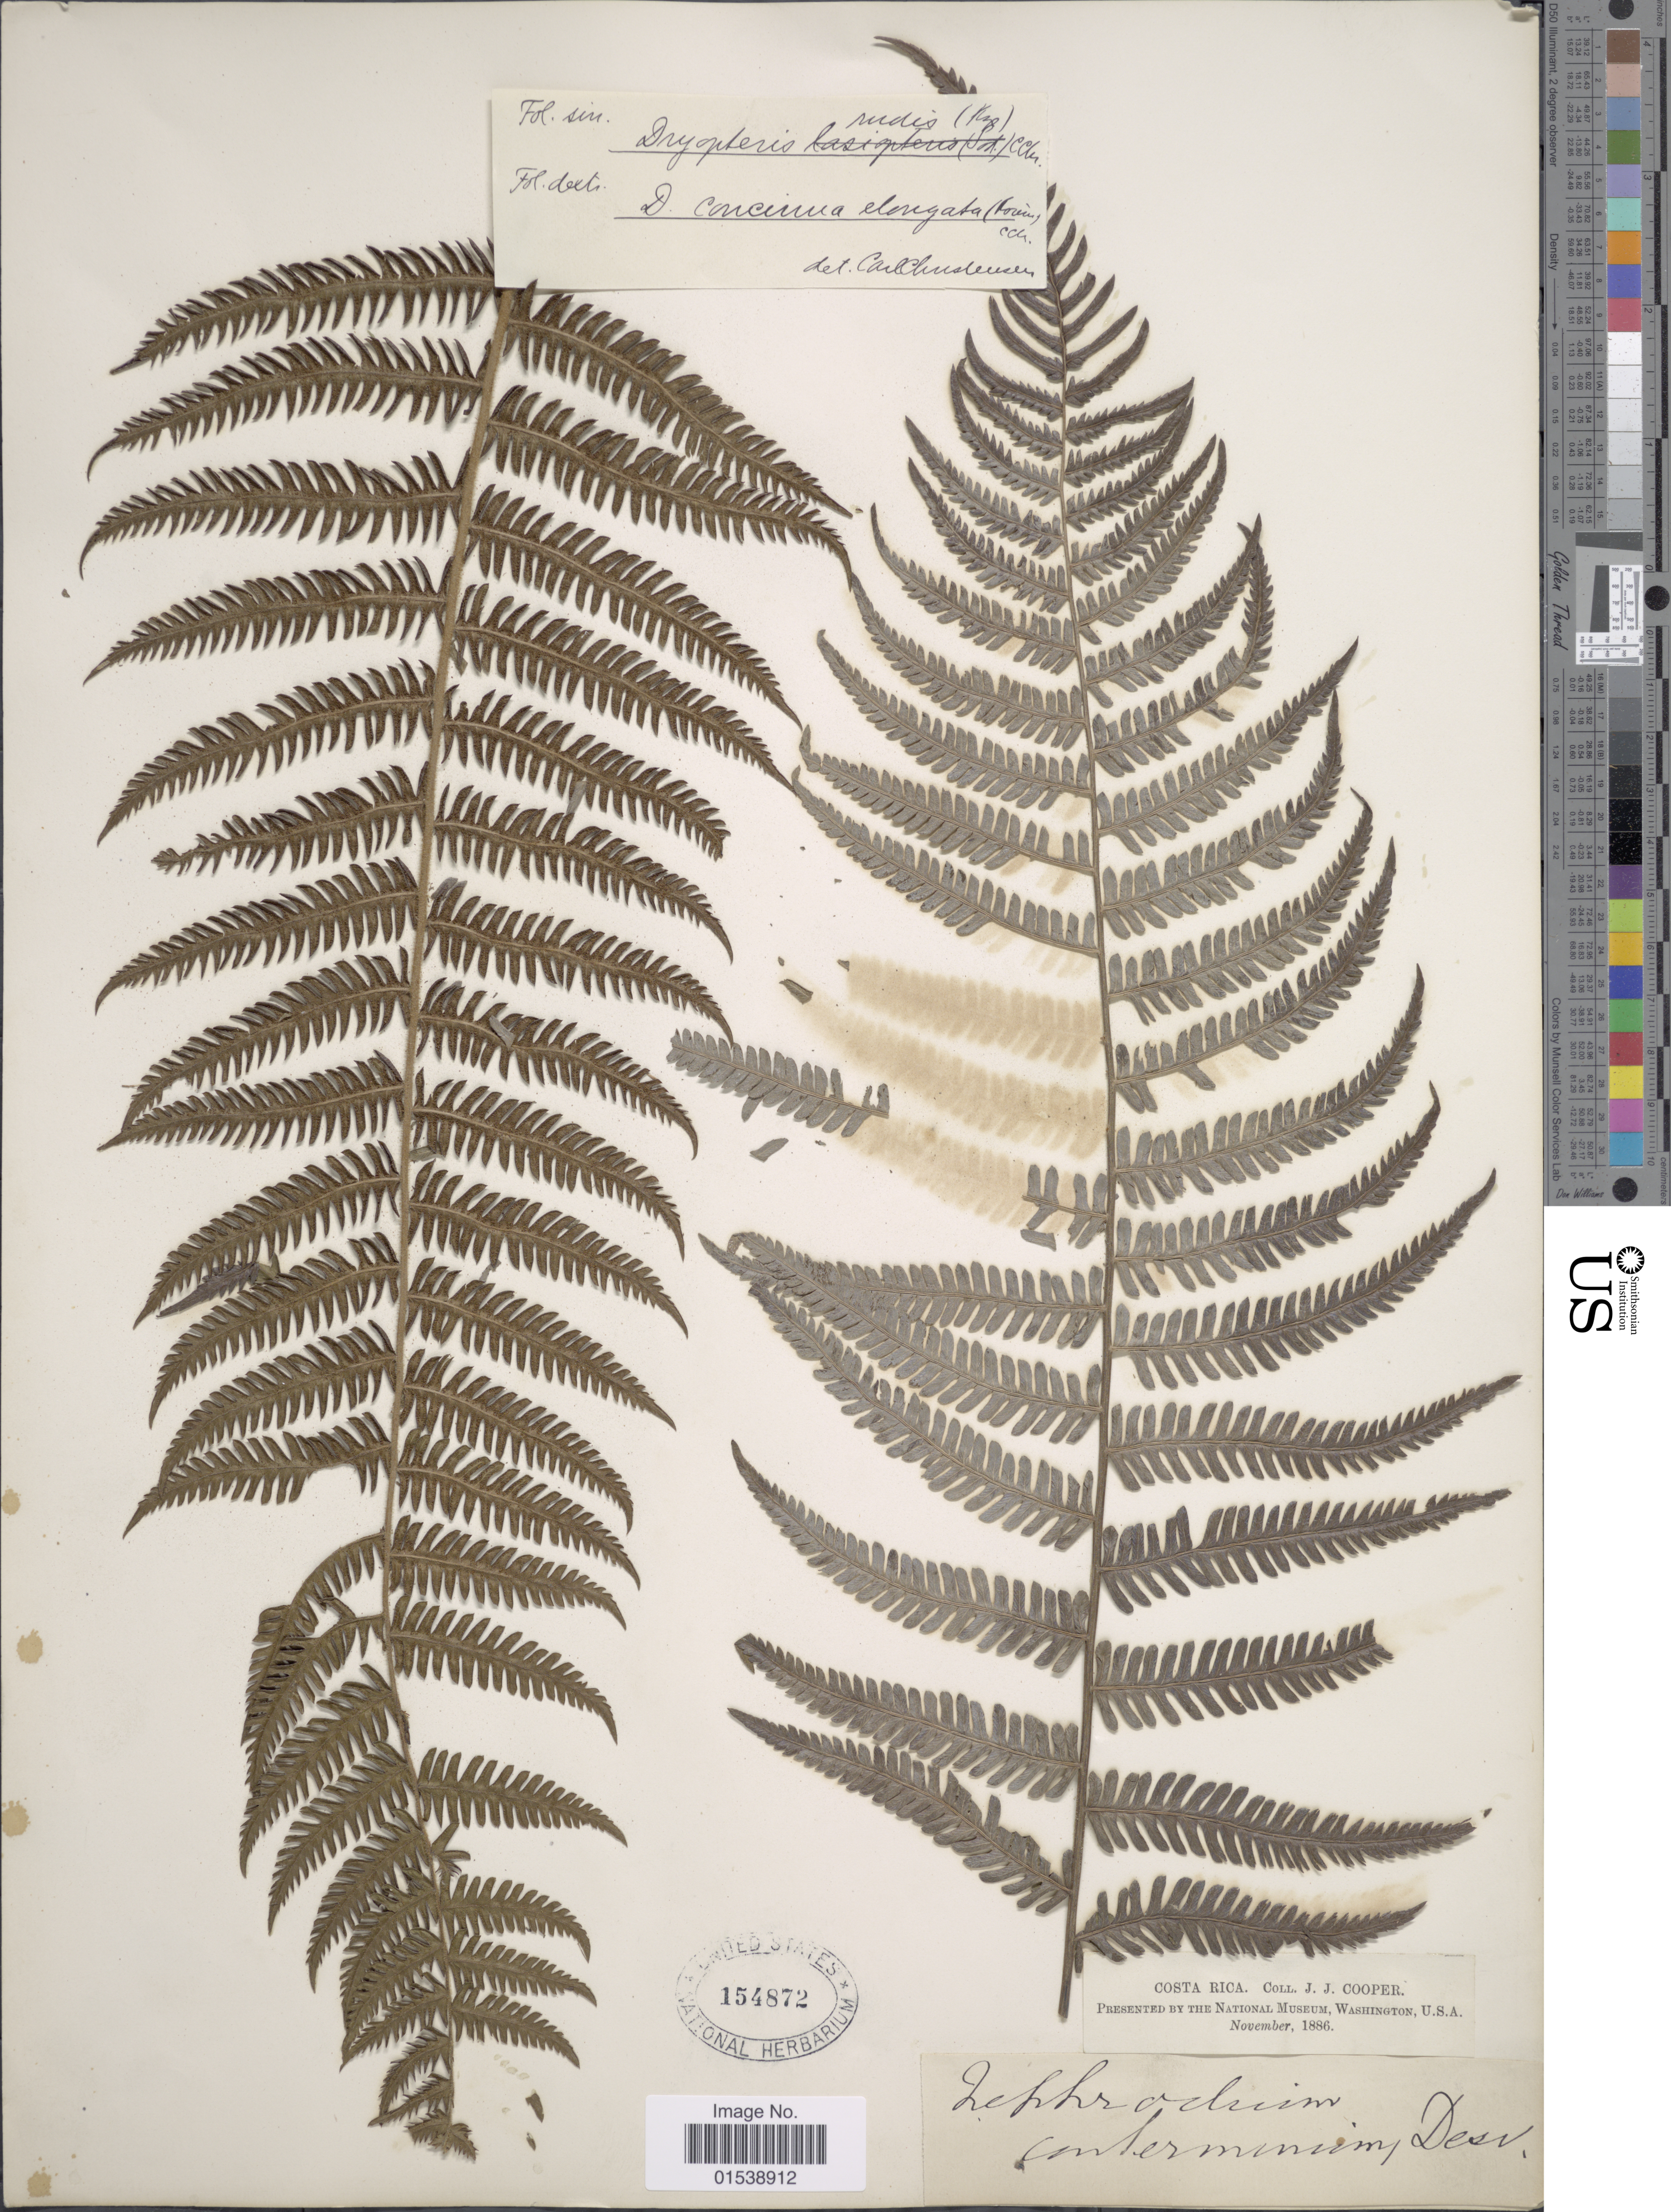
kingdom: Plantae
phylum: Tracheophyta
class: Polypodiopsida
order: Polypodiales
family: Thelypteridaceae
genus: Amauropelta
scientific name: Amauropelta rudis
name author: (Kunze) Pic. Serm.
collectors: J. J. Cooper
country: Costa Rica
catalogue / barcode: US 154872